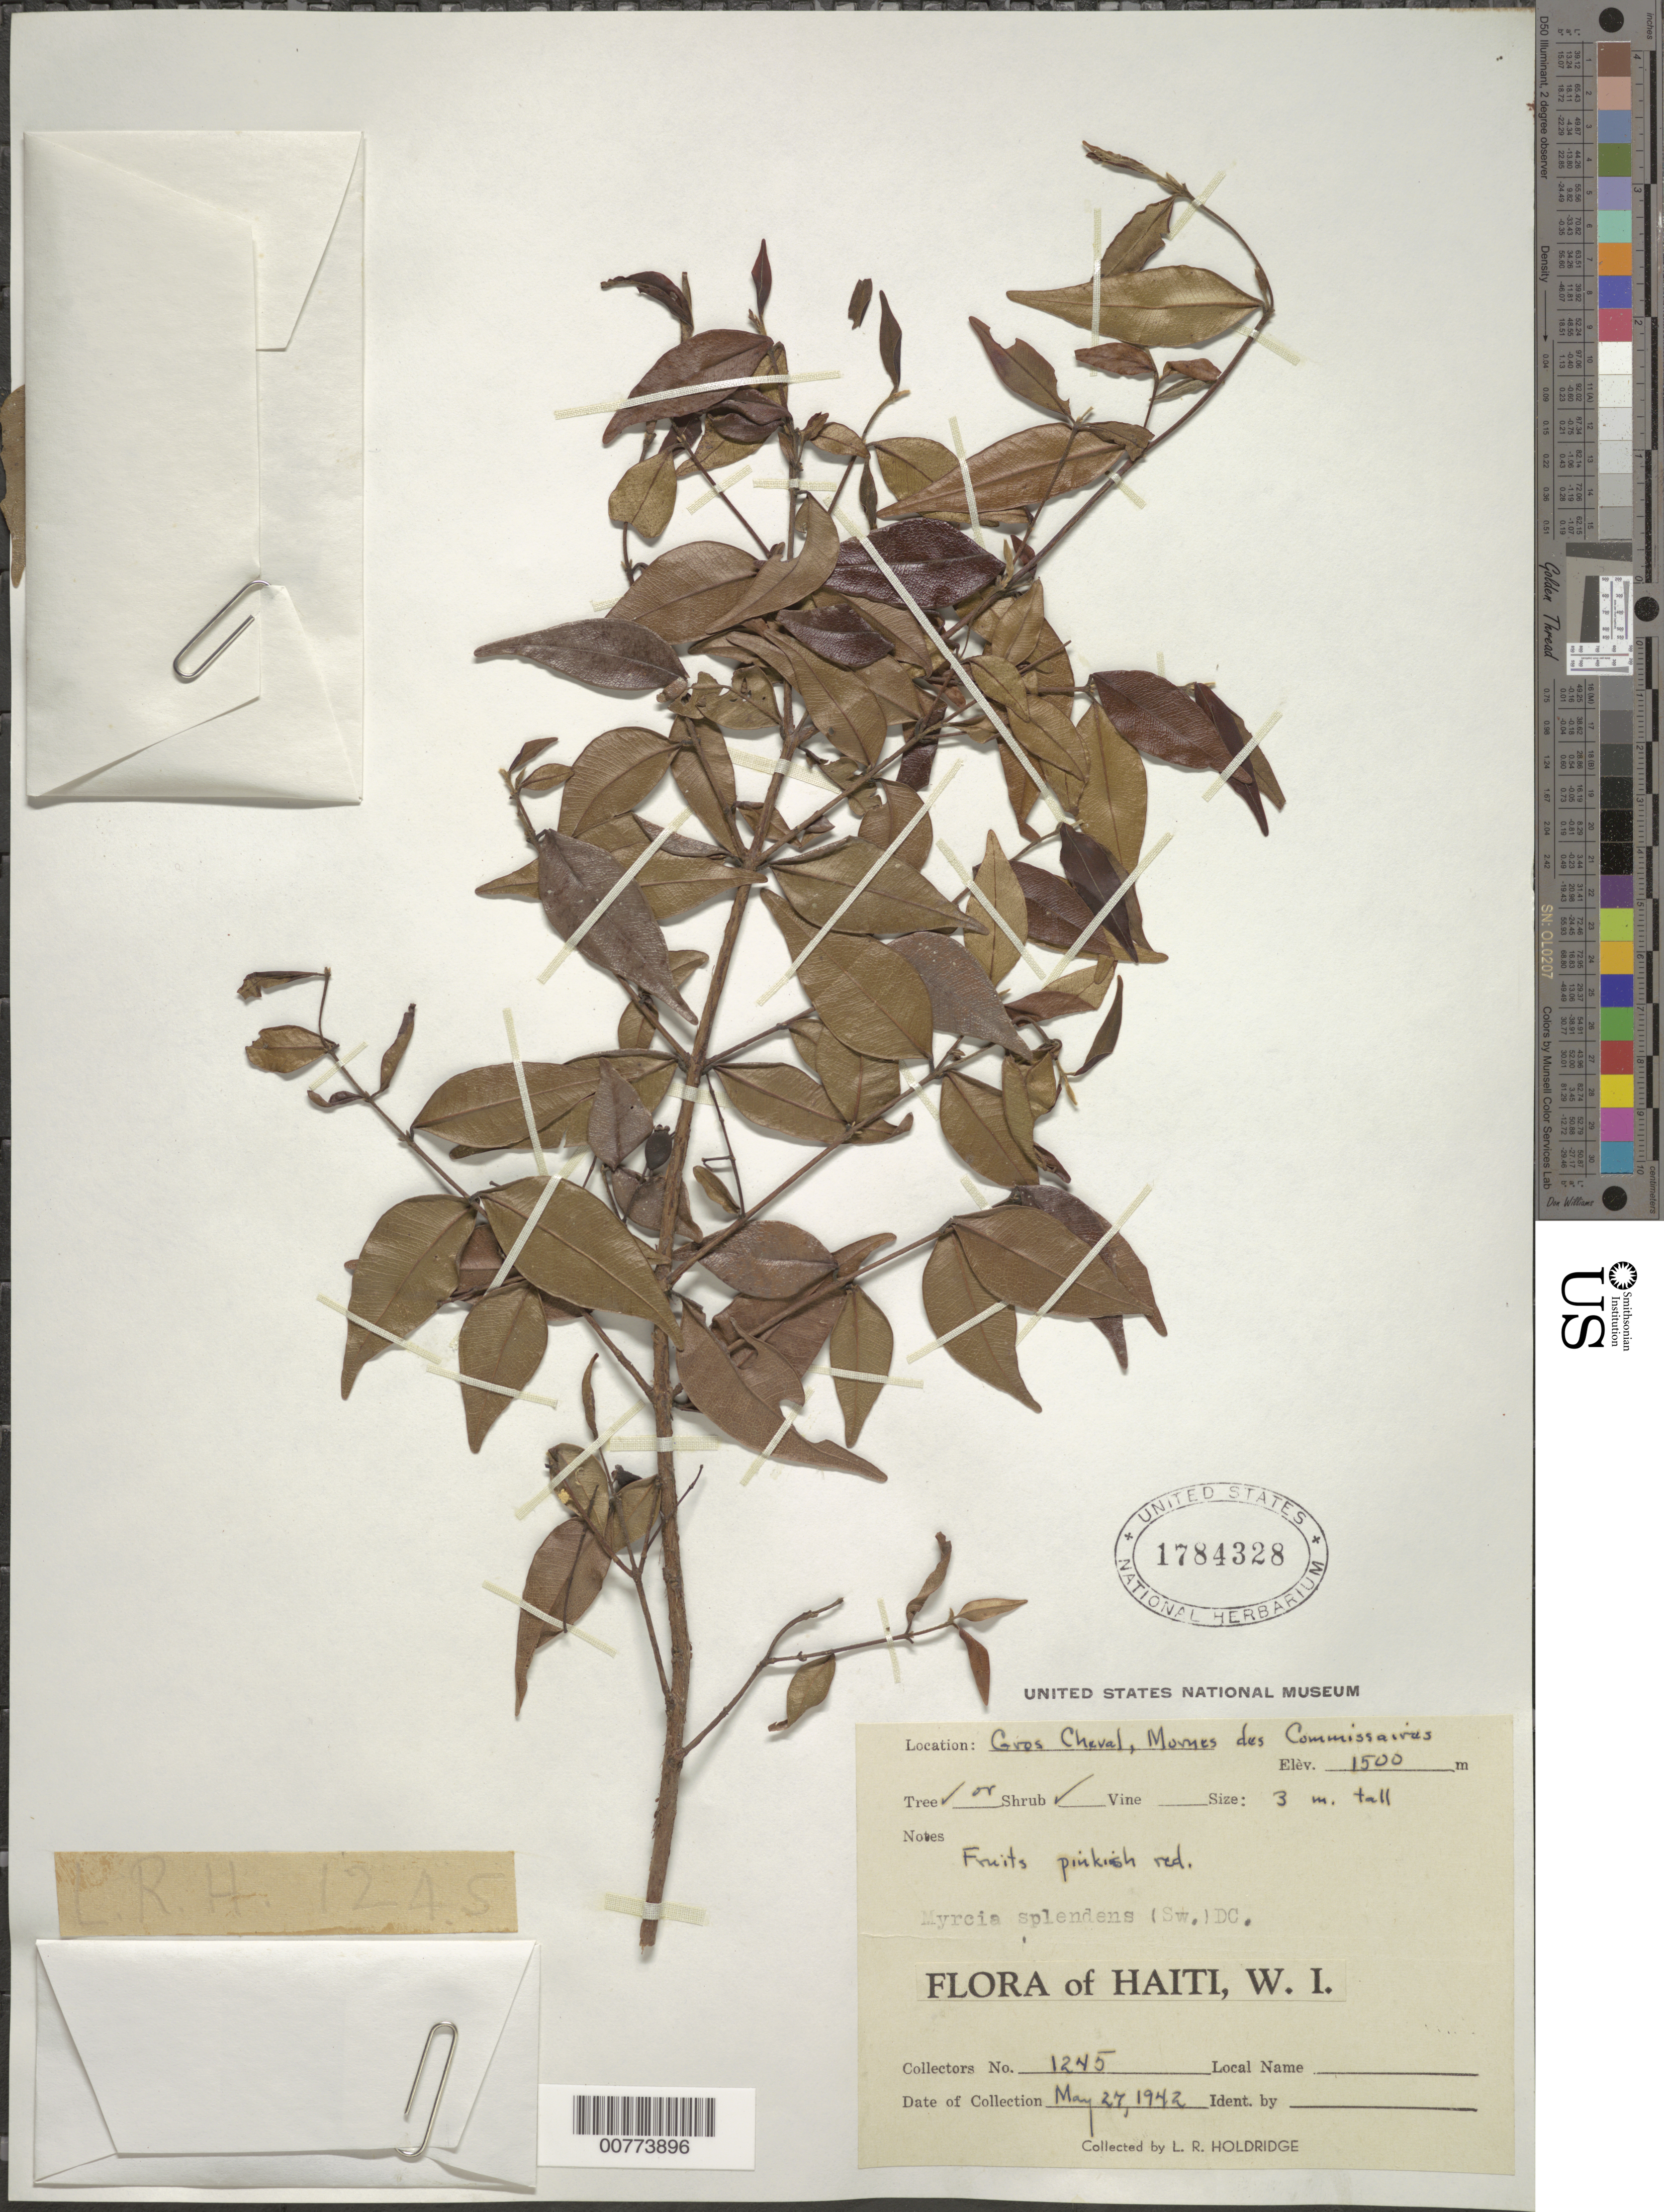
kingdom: Plantae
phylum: Tracheophyta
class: Magnoliopsida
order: Myrtales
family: Myrtaceae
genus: Myrcia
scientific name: Myrcia splendens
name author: (Sw.) DC.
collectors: L. Holdridge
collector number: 1245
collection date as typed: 27 May 1942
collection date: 1942-05-27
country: Haiti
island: Hispaniola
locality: Gros Cheval, Mornes des Commissaires.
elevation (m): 1500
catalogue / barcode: US 1784328